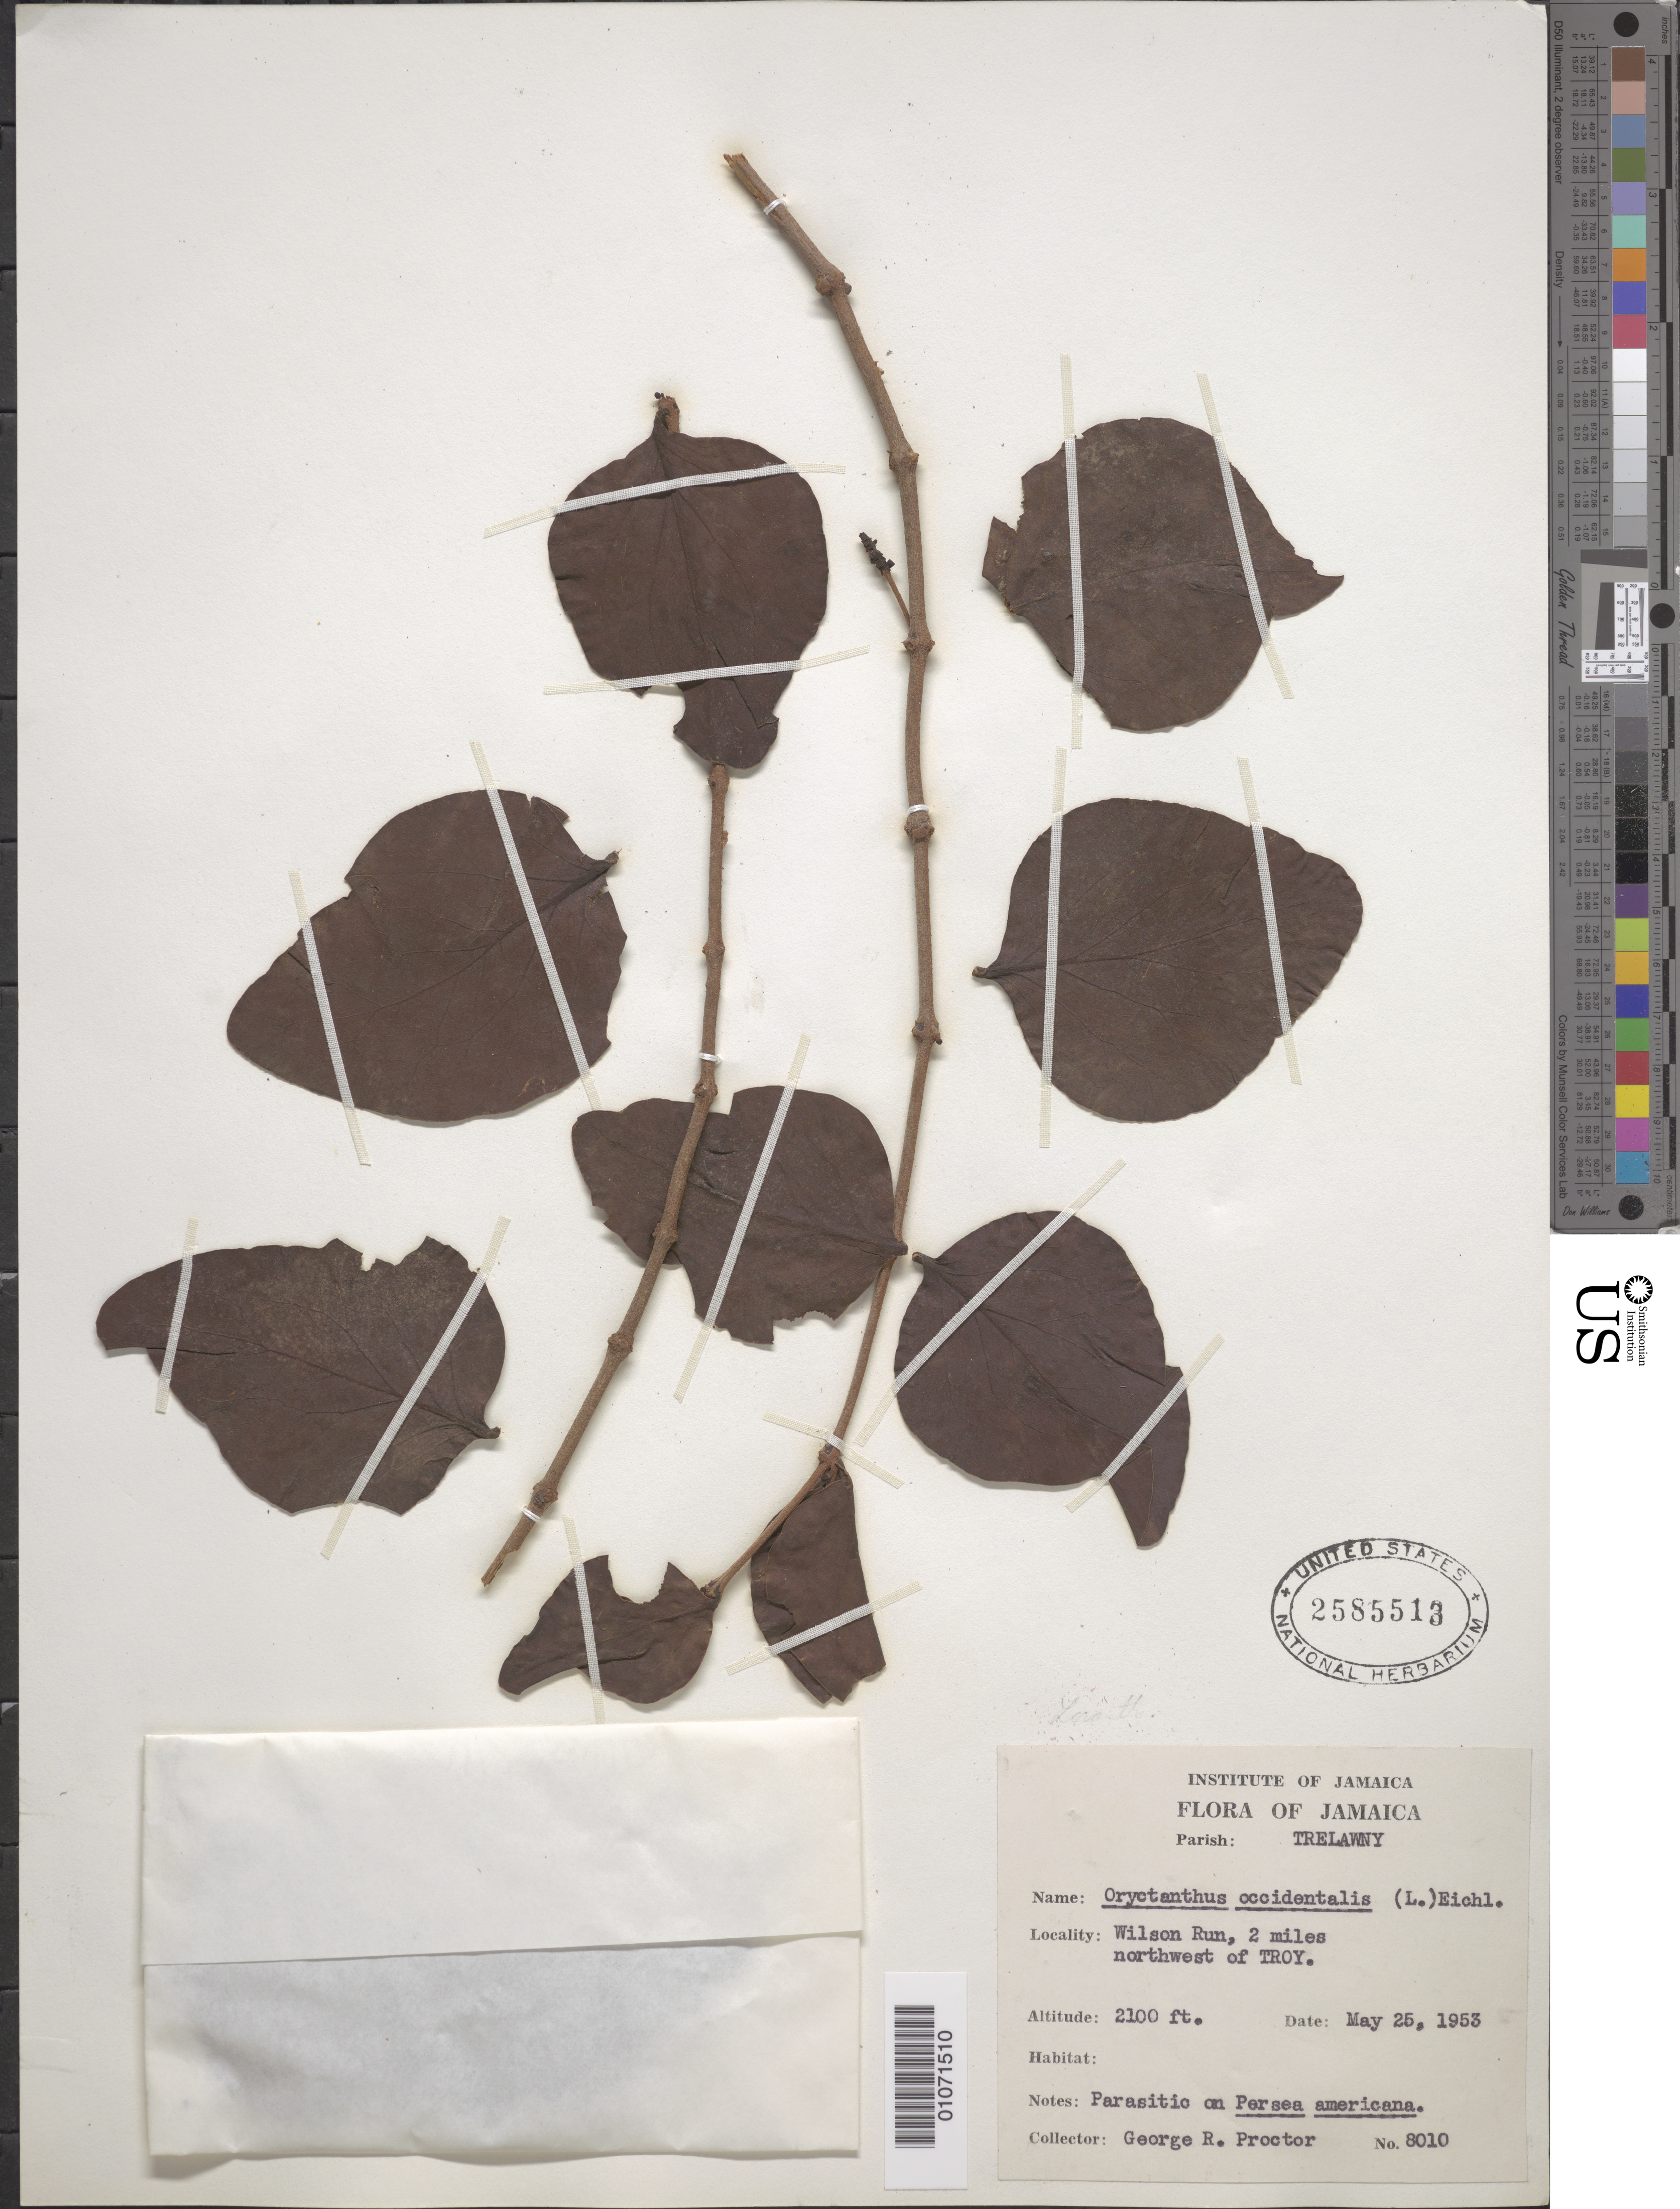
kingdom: Plantae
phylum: Tracheophyta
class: Magnoliopsida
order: Santalales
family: Loranthaceae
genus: Oryctanthus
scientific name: Oryctanthus occidentalis subsp. occidentalis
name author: (L.) Eichler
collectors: G. R. Proctor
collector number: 8010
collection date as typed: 25 May 1953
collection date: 1953-05-25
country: Jamaica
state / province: Trelawny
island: Jamaica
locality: Wilson Run, 2 miles Northwest of Troy.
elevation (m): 640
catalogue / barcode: US 2585513